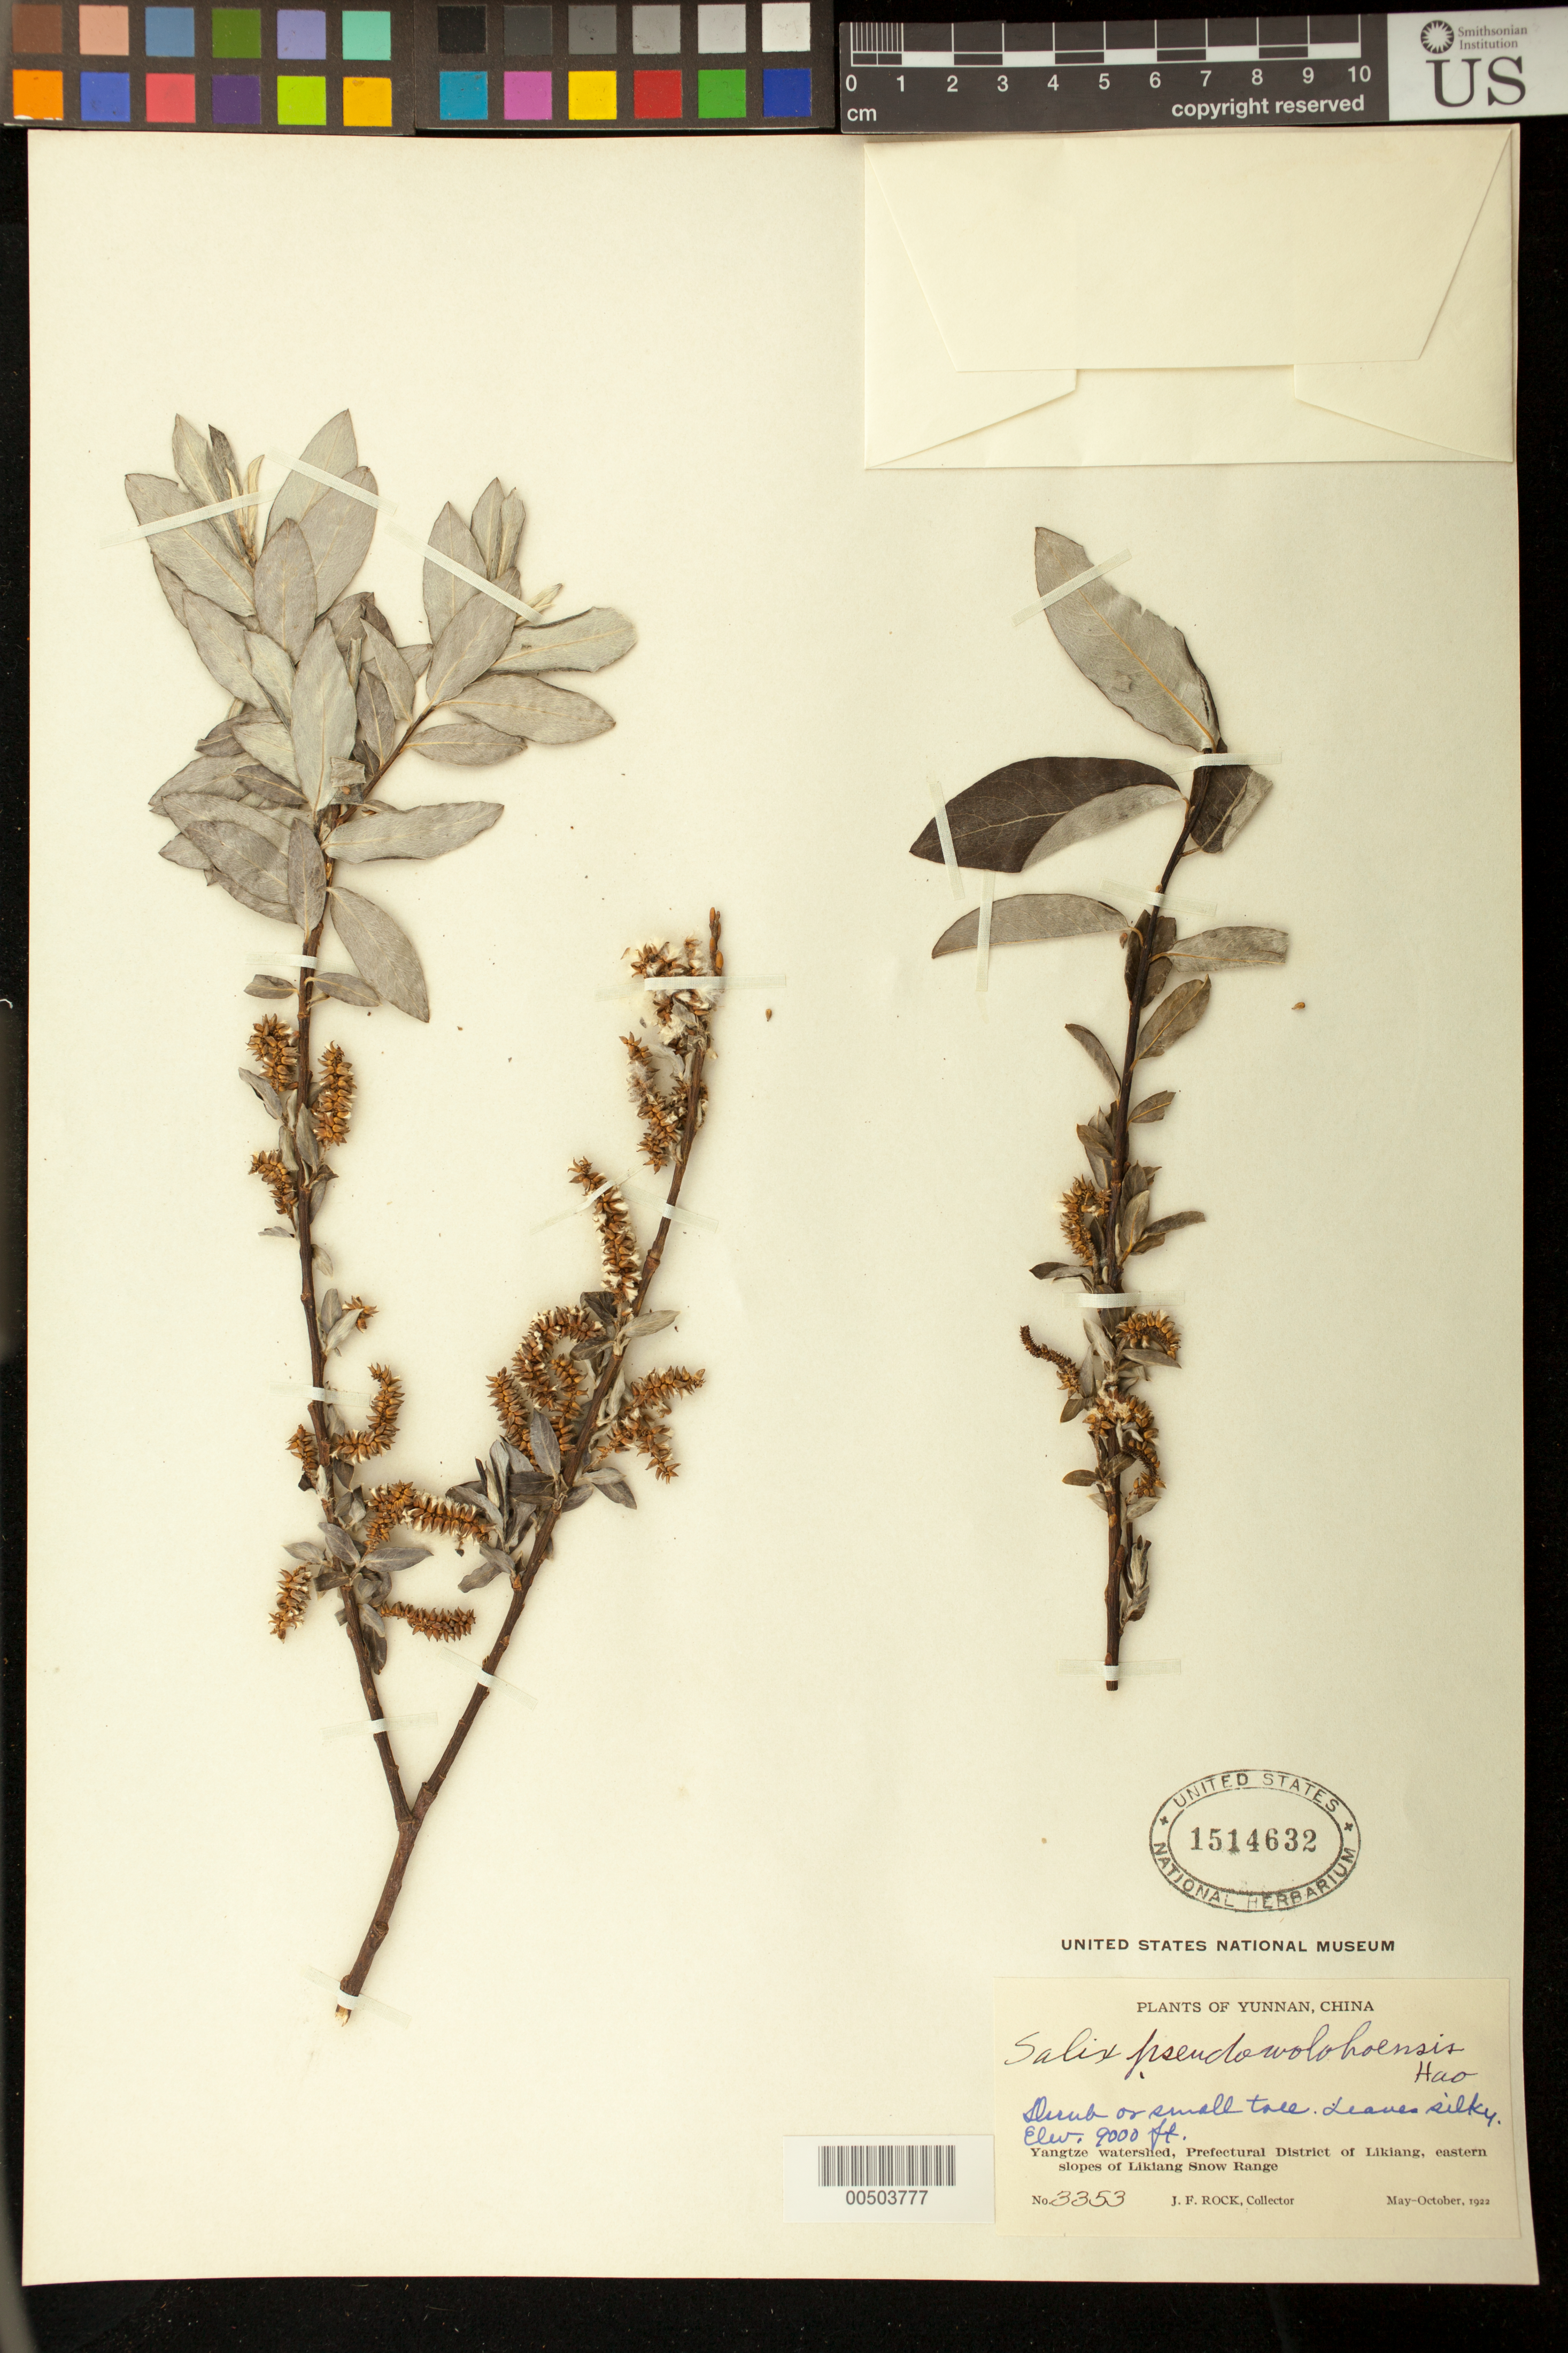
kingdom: Plantae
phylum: Tracheophyta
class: Magnoliopsida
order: Malpighiales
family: Salicaceae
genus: Salix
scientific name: Salix pseudowolohoensis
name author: K.S. Hao ex C.F. Fang & A.K. Skvortsov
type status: Isotype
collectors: J. F. Rock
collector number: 3353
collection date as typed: May 1922 to -- Oct 1922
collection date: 1922-05/1922-10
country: China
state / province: Yunnan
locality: Yangtze watershed, Prefectural District of Likiang, eastern slopes of Likiang Snow Range, Likiang (Dayan) District (?)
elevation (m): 2743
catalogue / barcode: US 1514632